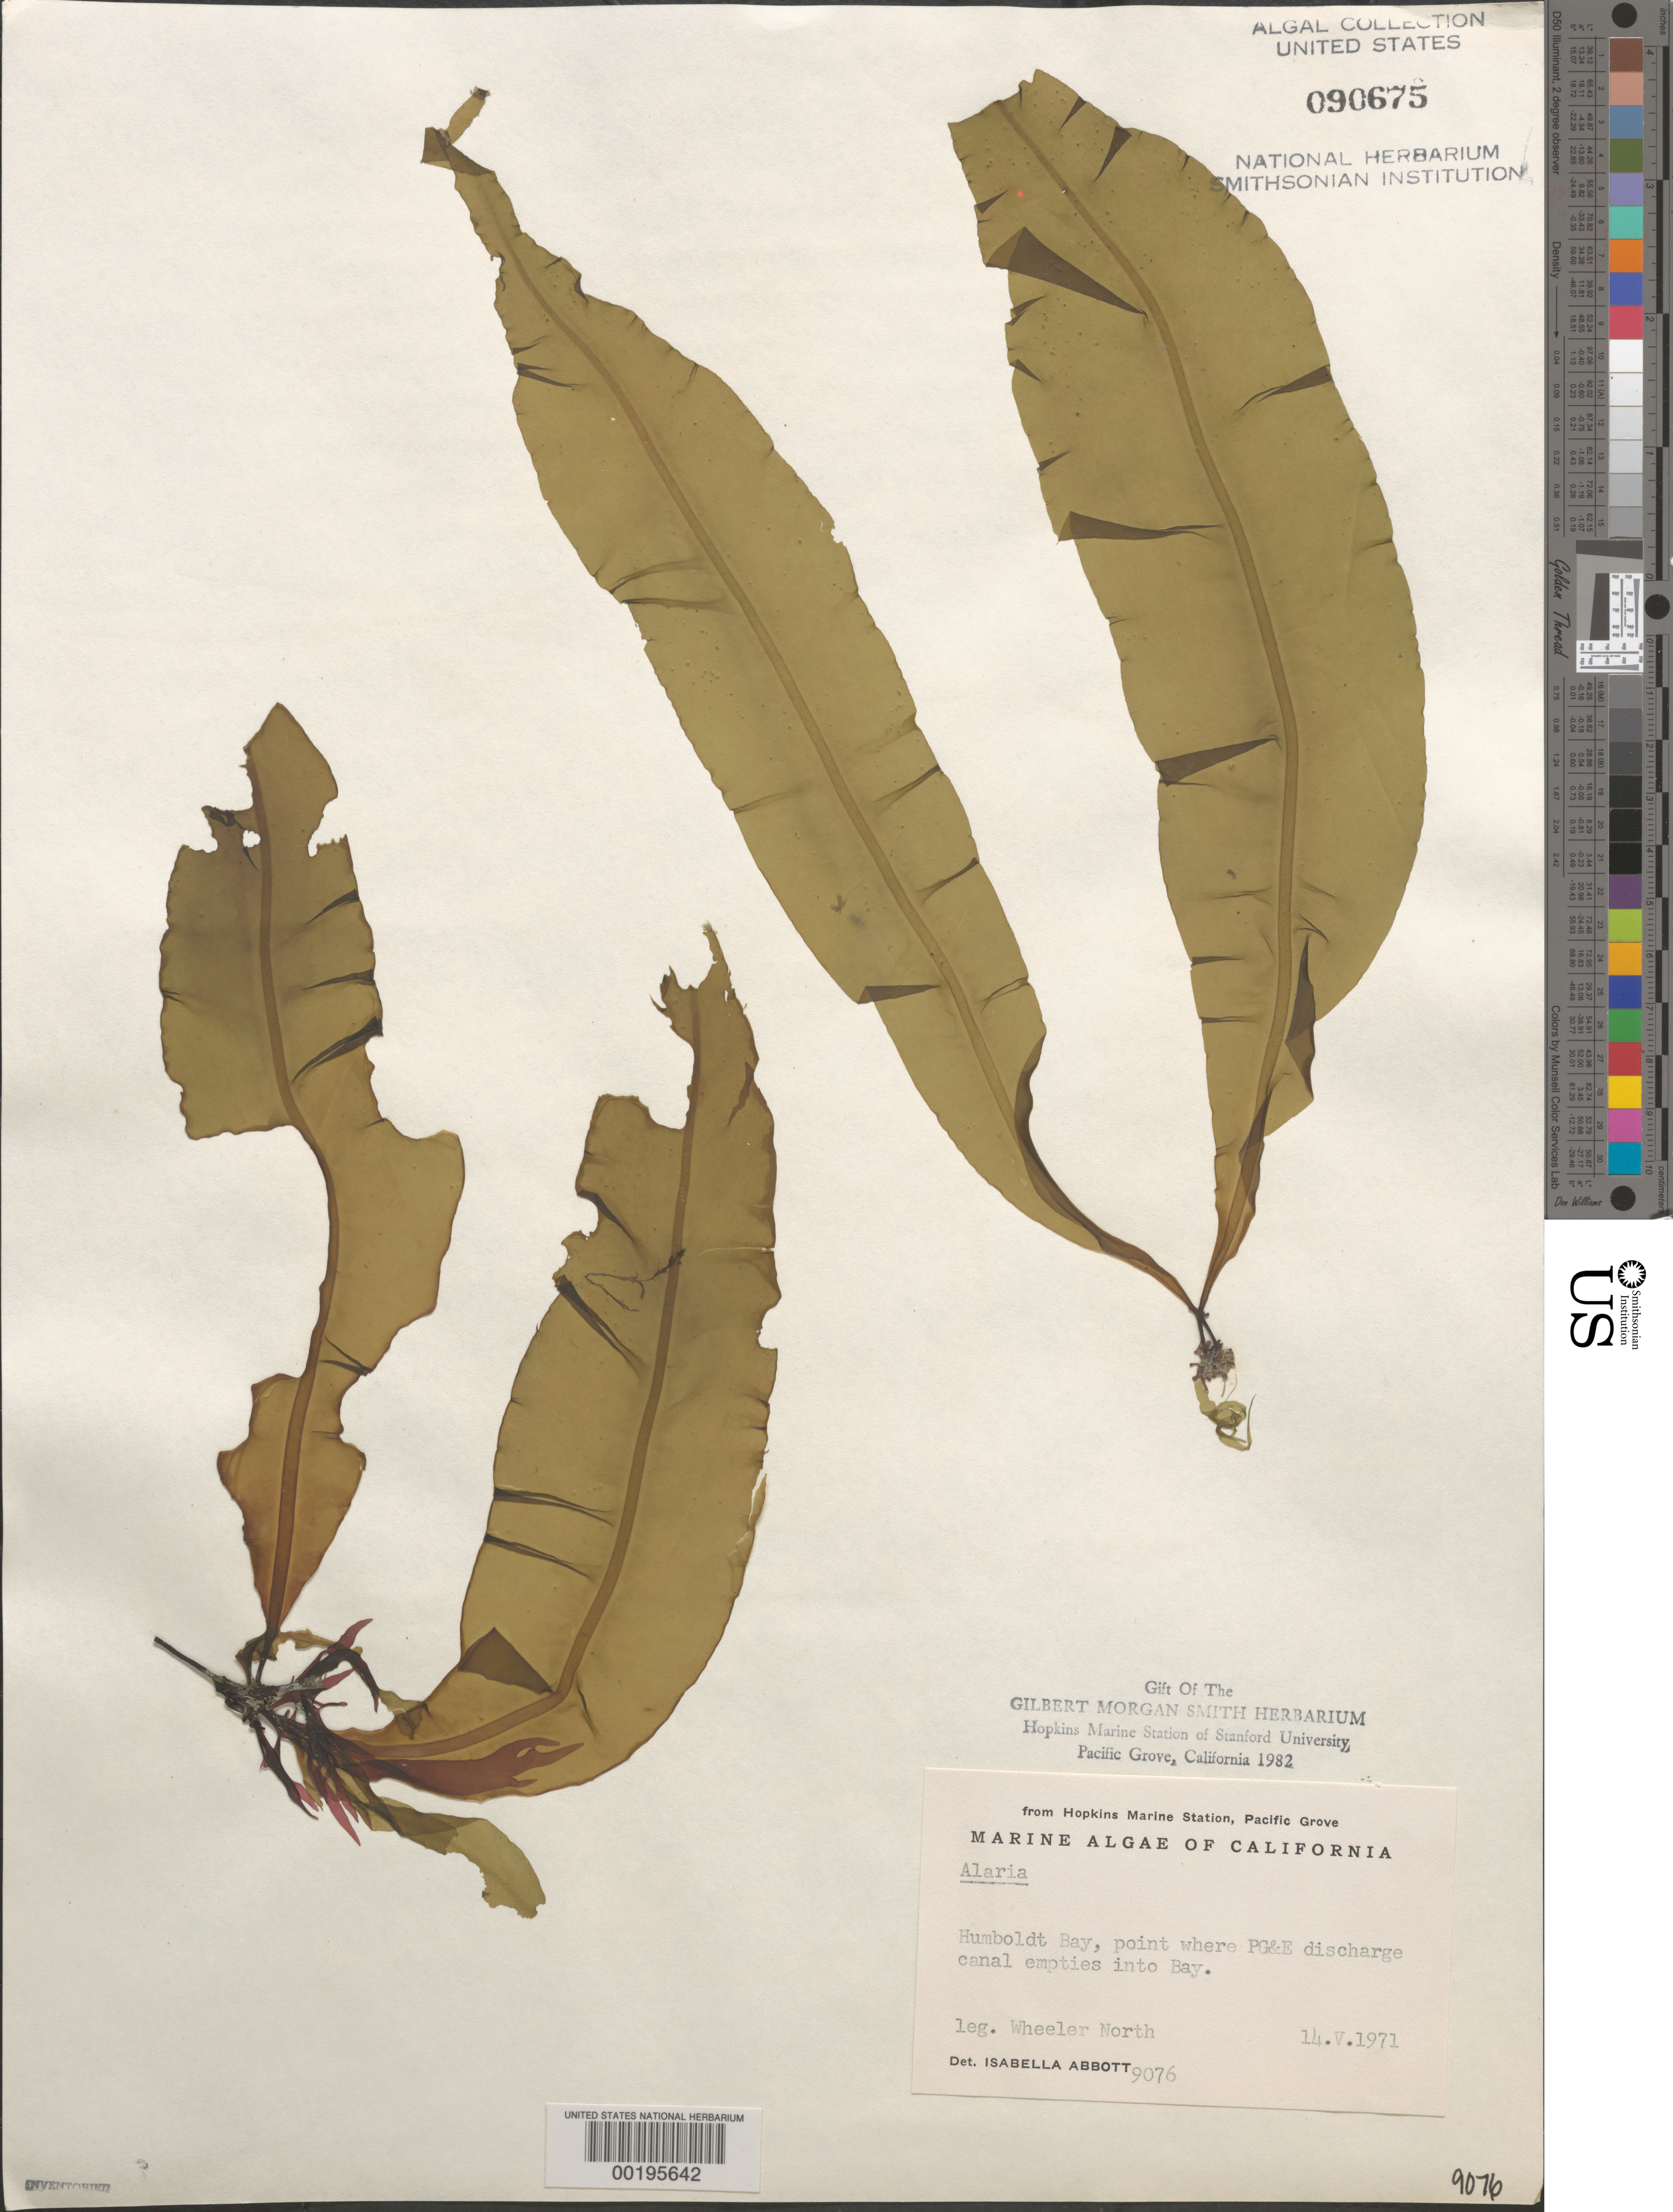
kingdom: Chromista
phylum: Ochrophyta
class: Phaeophyceae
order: Laminariales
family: Alariaceae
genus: Alaria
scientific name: Alaria sp.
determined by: Abbott, Isabella A.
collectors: W. North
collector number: IAA 9076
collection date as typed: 14 May 1971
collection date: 1971-05-14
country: United States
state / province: California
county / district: Humboldt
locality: Humboldt Bay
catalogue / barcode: US 90675